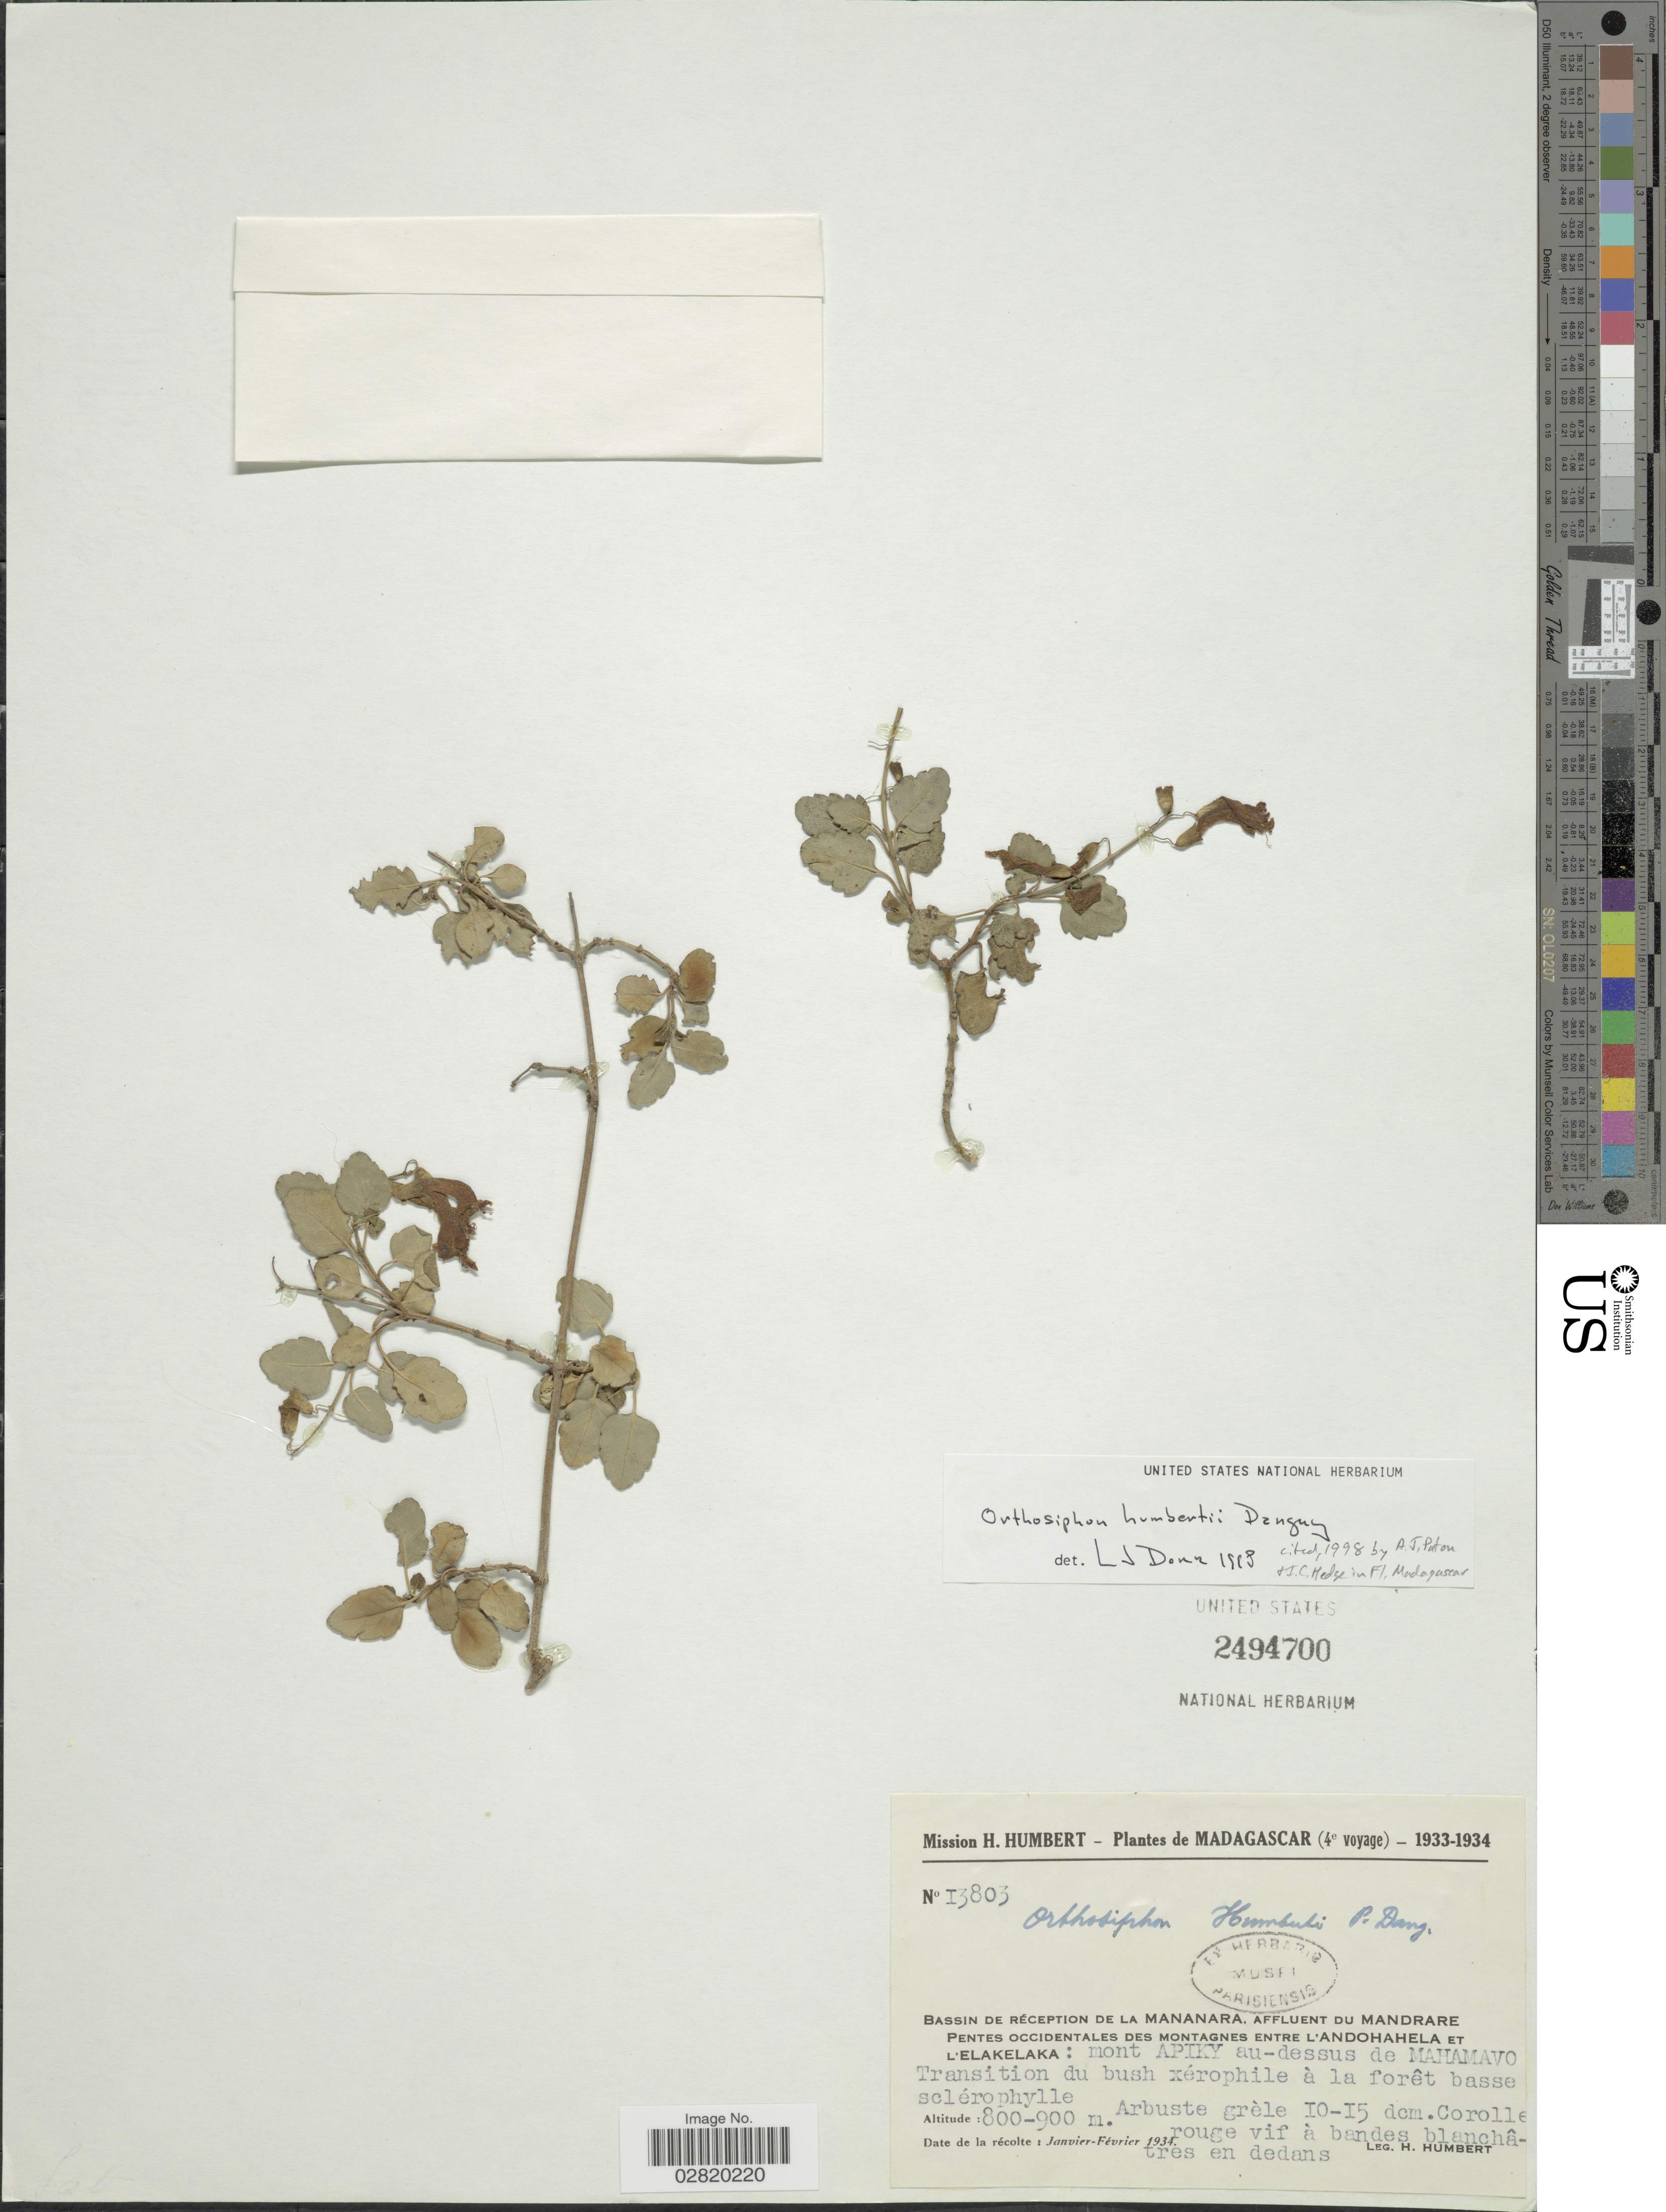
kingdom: Plantae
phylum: Tracheophyta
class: Magnoliopsida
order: Lamiales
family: Lamiaceae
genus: Orthosiphon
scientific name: Orthosiphon humbertii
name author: Danguy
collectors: H. Humbert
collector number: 13803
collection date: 1934-01/1934-02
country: Madagascar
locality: Bassin de Réception de la Mananara, affluent du Mandrare. Pentes Occidentales des montagnes entre l' Andohahela et l' Elakelaka: mont Apiky au-dessus de Mahamavo Transition du bush xérophile à la forêt basse sclérophylle.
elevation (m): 800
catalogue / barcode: US 2494700